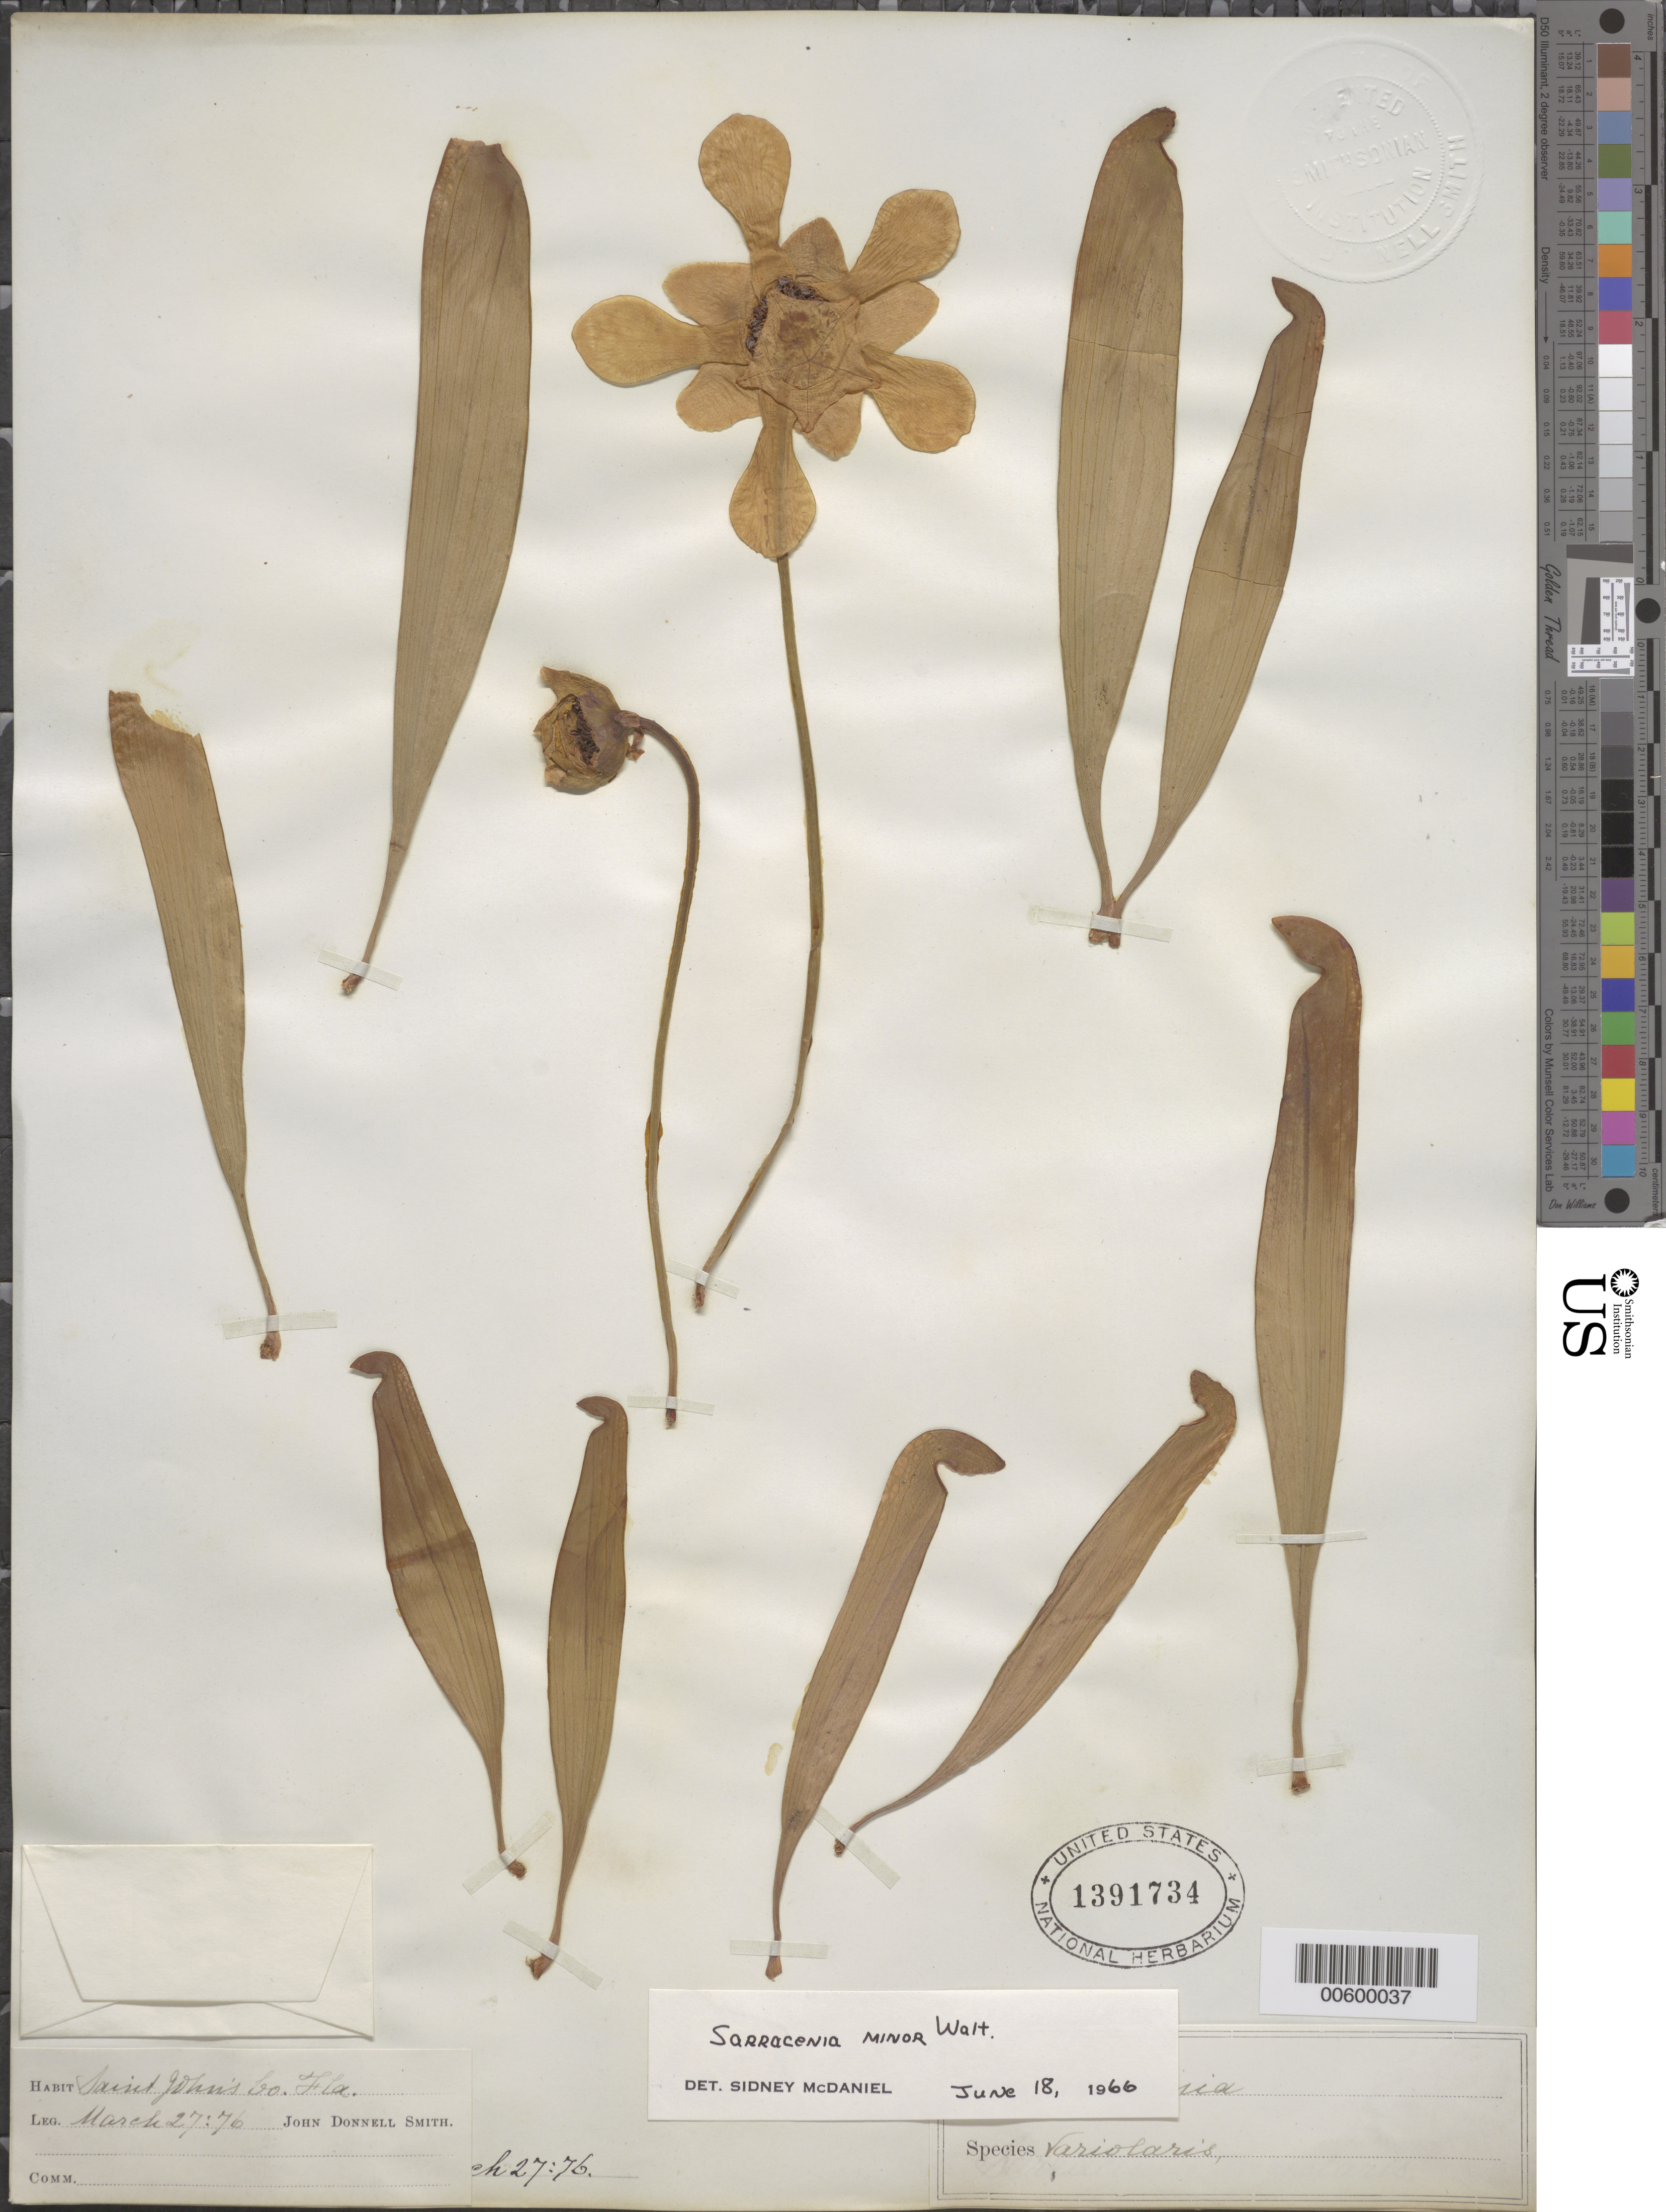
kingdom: Plantae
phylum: Tracheophyta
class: Magnoliopsida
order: Ericales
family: Sarraceniaceae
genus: Sarracenia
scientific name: Sarracenia minor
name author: Walter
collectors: J. Donnell Smith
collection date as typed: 27 Mar 1876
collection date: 1876-03-27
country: United States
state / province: Florida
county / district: Saint Johns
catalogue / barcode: US 1391734